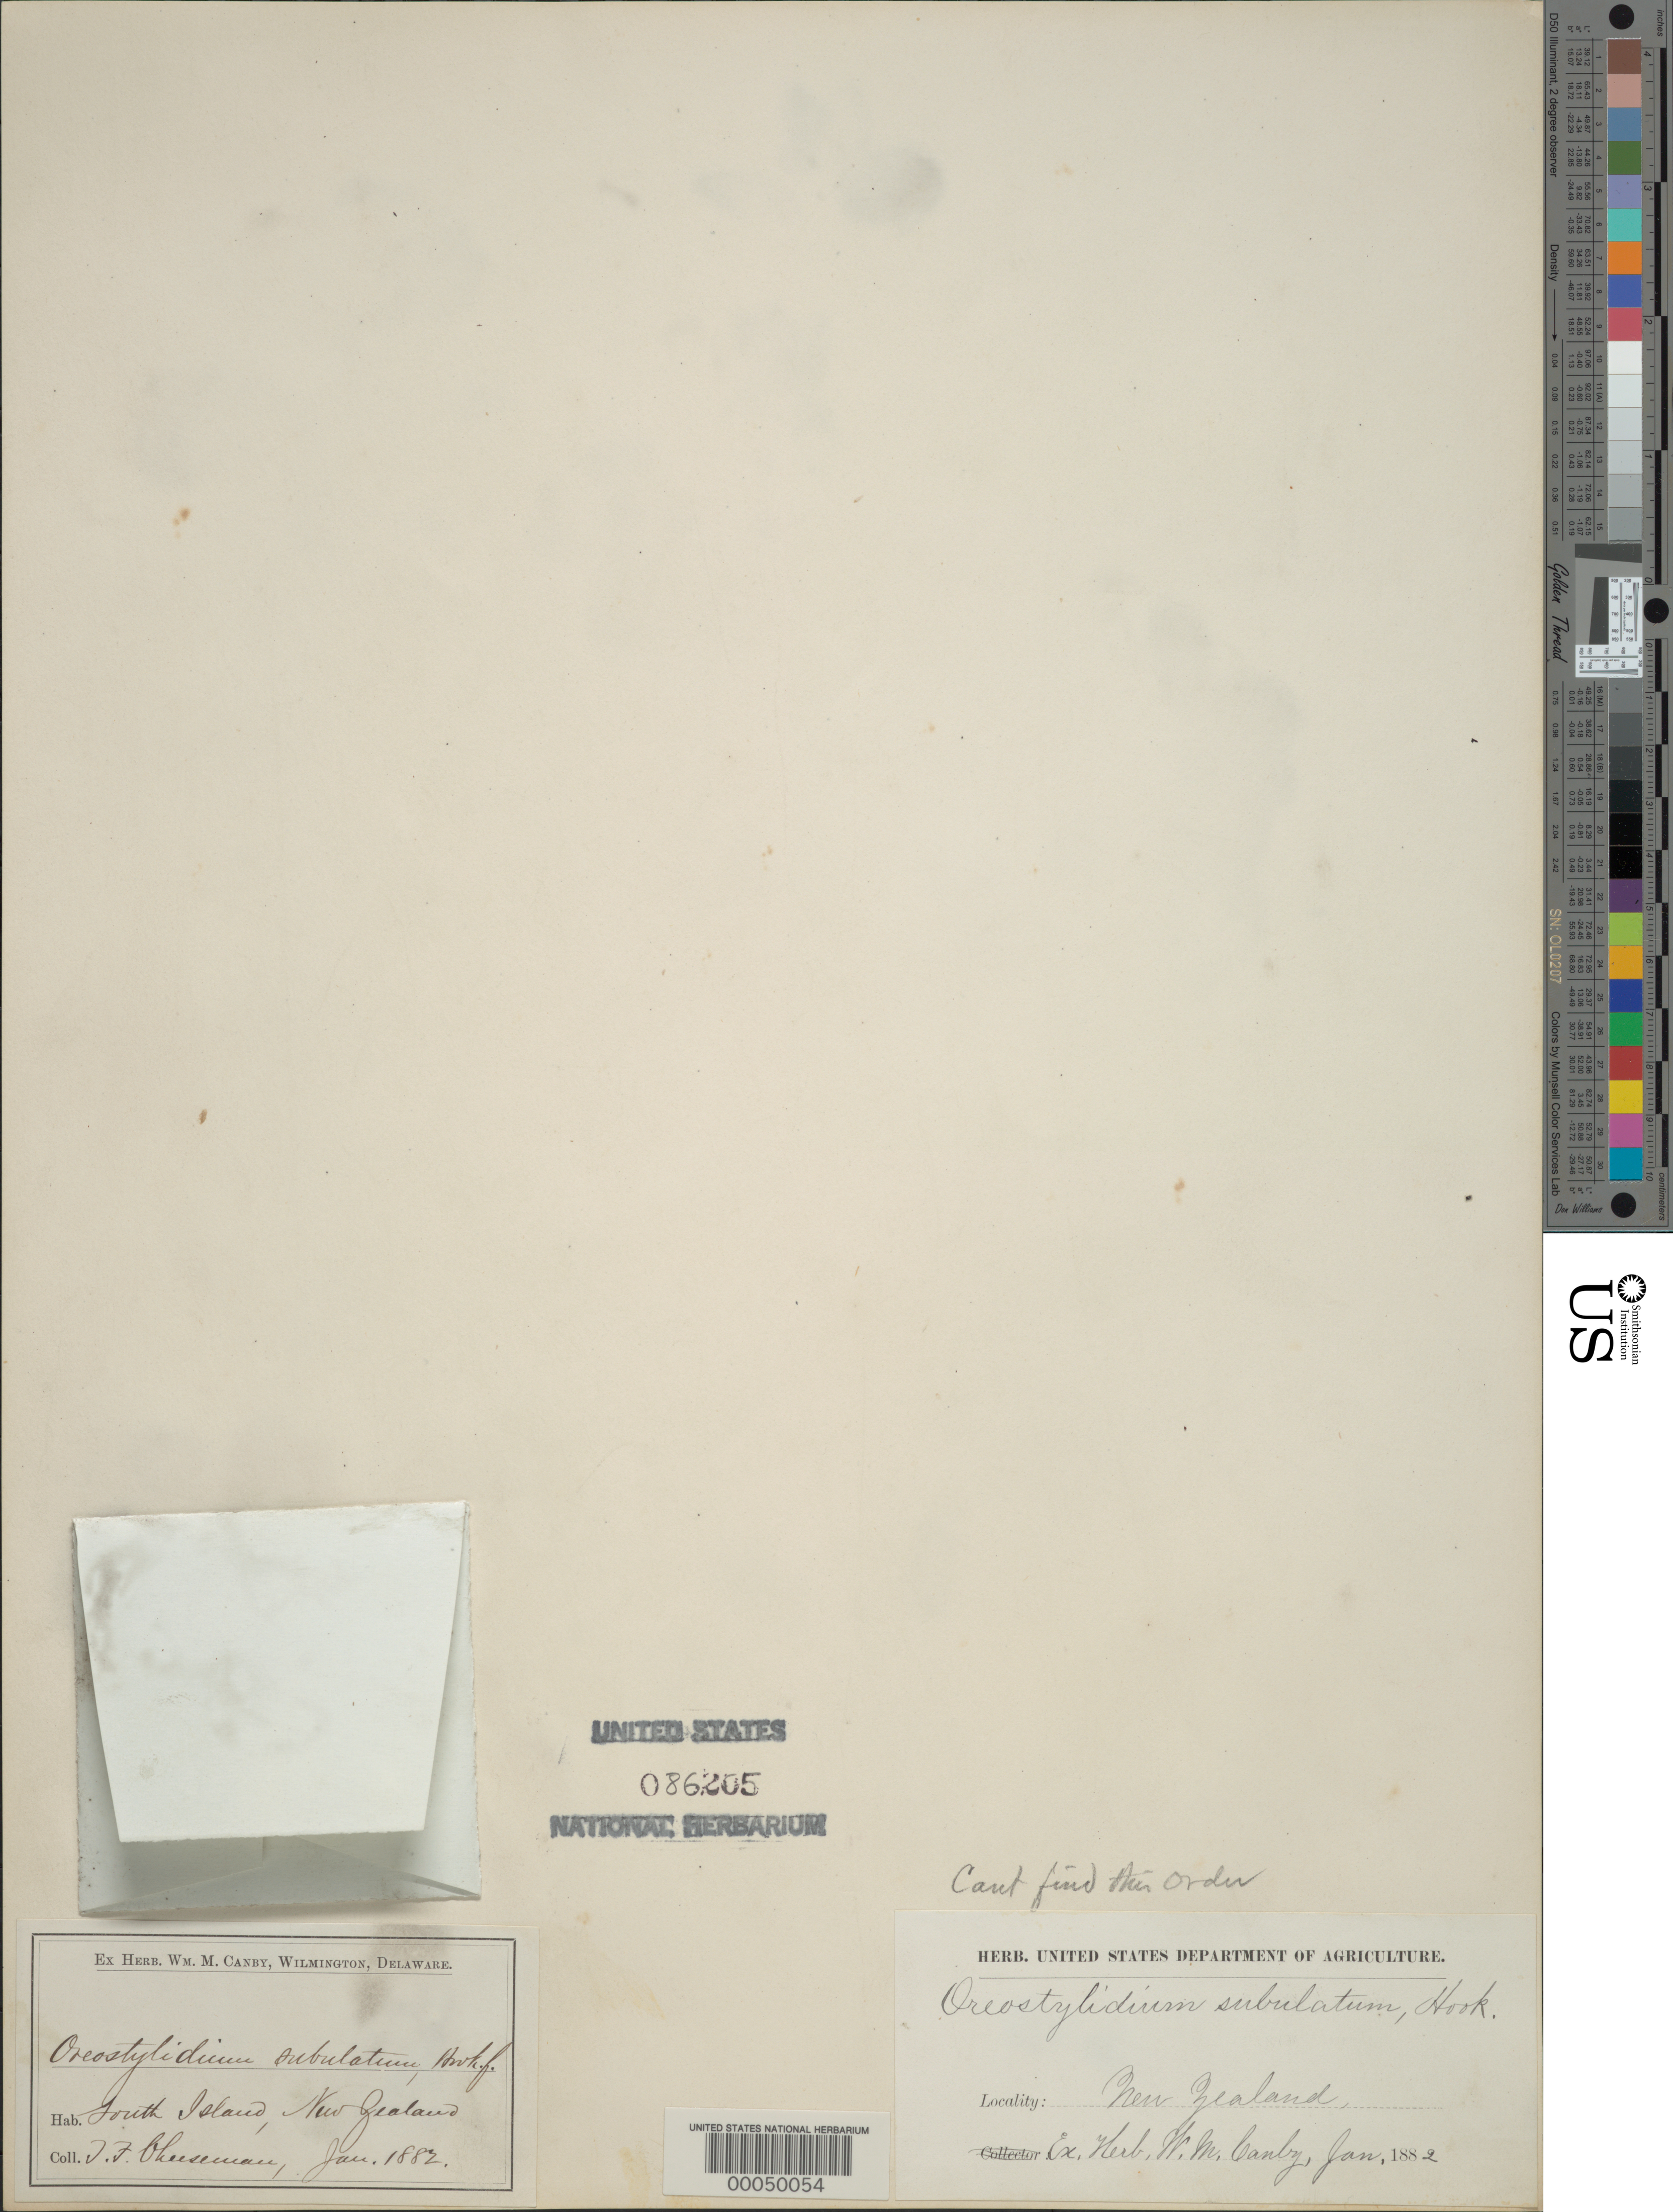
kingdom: Plantae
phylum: Tracheophyta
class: Magnoliopsida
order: Asterales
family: Stylidiaceae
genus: Oreostylidium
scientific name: Oreostylidium subulatum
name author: (Hook.) Berggr.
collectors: T. F. Cheeseman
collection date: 1882-01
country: New Zealand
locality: South Island.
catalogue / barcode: US 86205